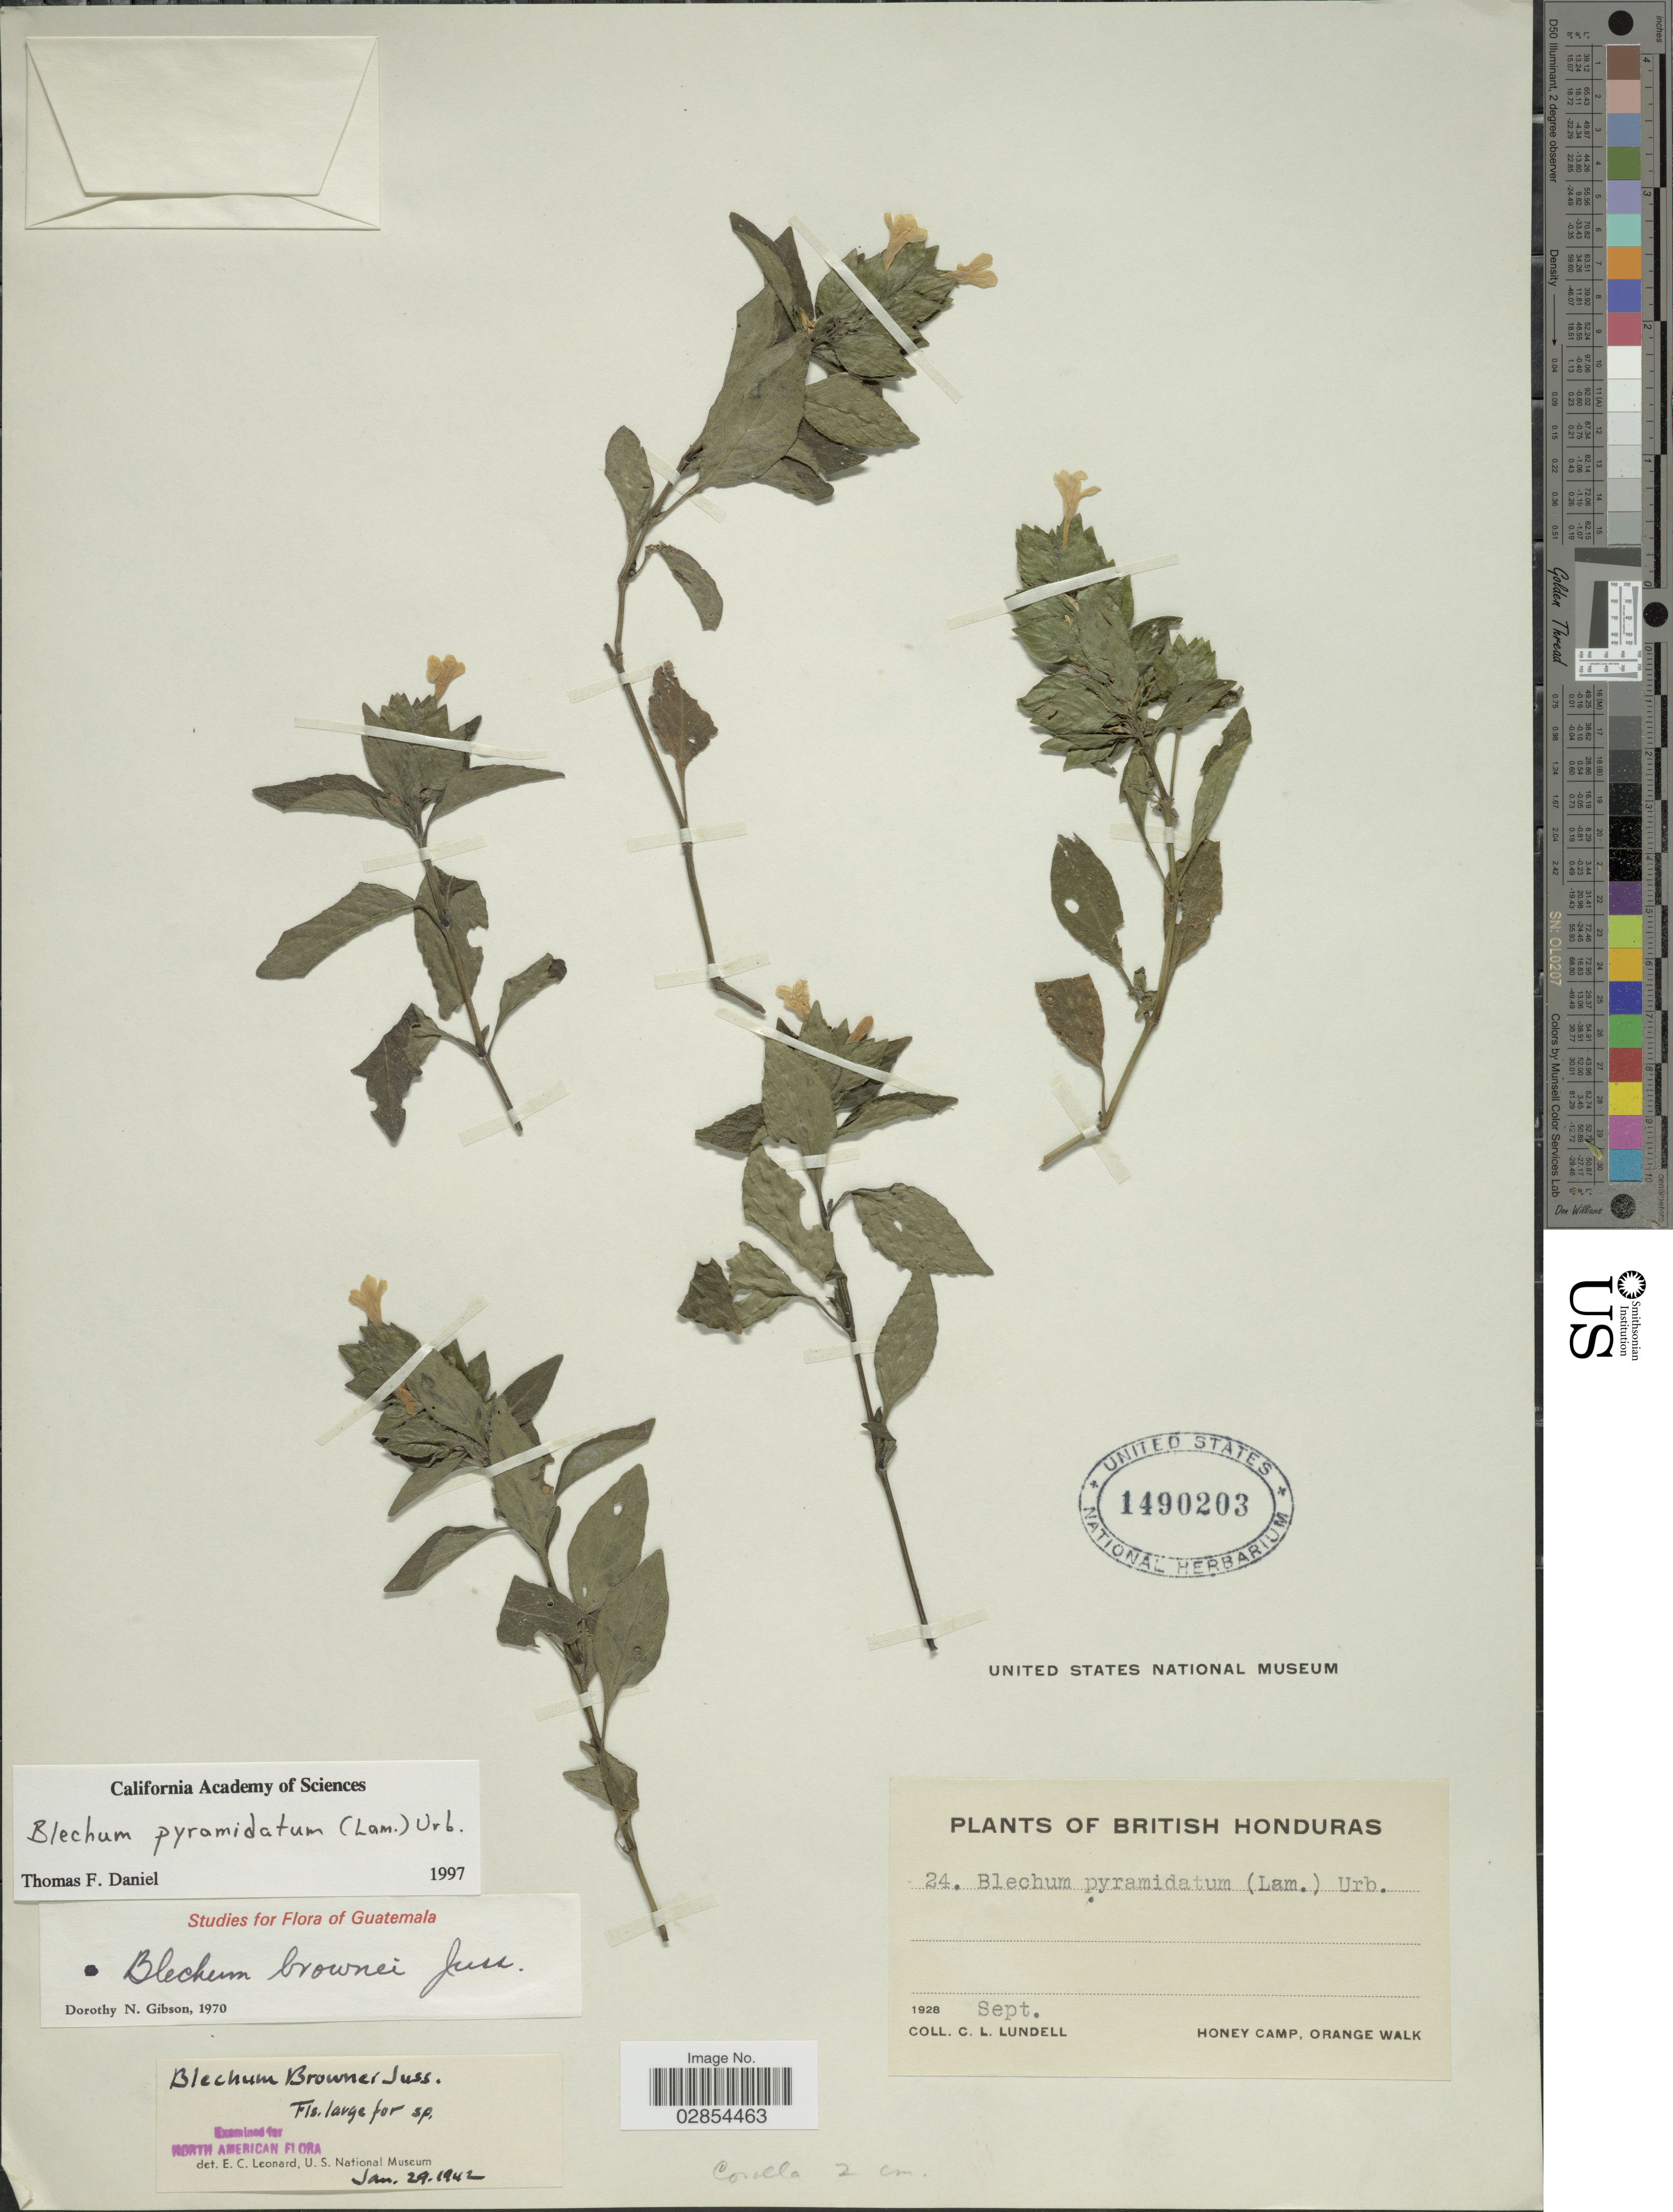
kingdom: Plantae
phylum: Tracheophyta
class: Magnoliopsida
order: Lamiales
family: Acanthaceae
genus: Blechum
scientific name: Blechum brownei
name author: Juss.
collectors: C. L. Lundell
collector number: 24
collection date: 1928-09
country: Belize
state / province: Orange Walk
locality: British Honduras. Honey Camp.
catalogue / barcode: US 1490203